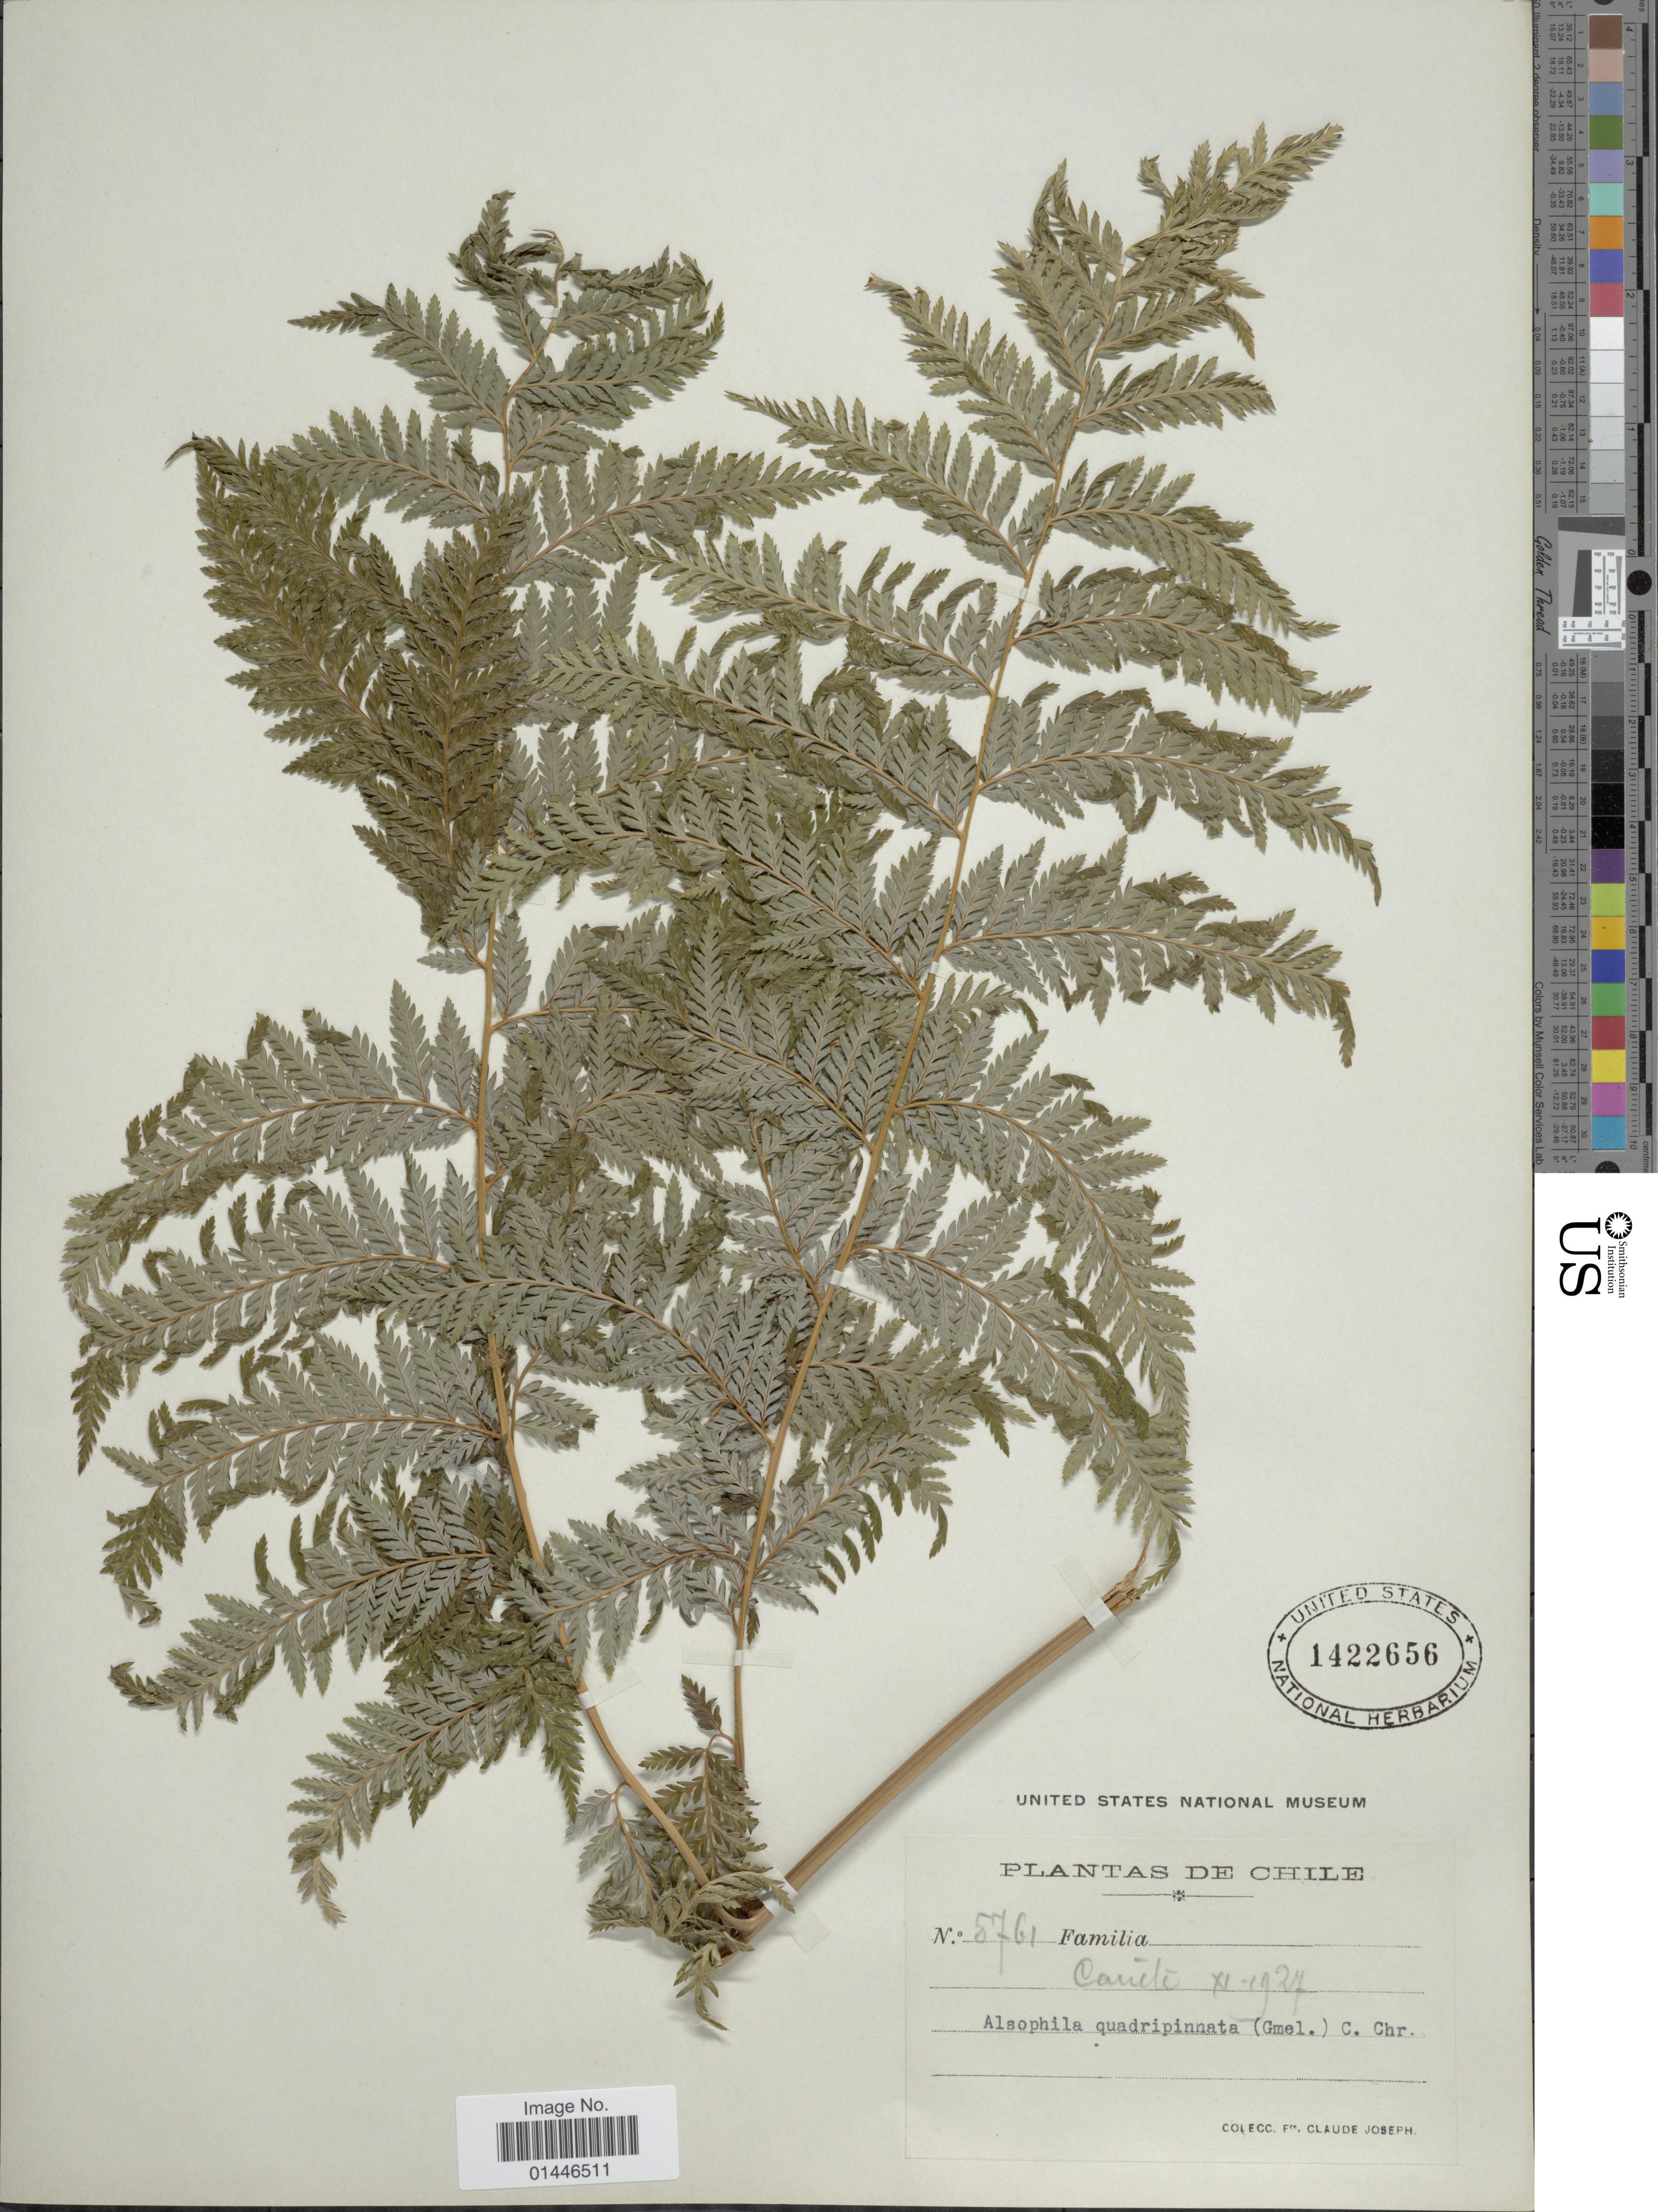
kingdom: Plantae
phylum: Tracheophyta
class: Polypodiopsida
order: Cyatheales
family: Dicksoniaceae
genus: Lophosoria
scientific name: Lophosoria quadripinnata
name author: (J.F. Gmel.) C. Chr.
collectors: Bro. Claude-Joseph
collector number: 5761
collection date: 1927-11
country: Chile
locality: Canete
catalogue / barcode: US 1422656